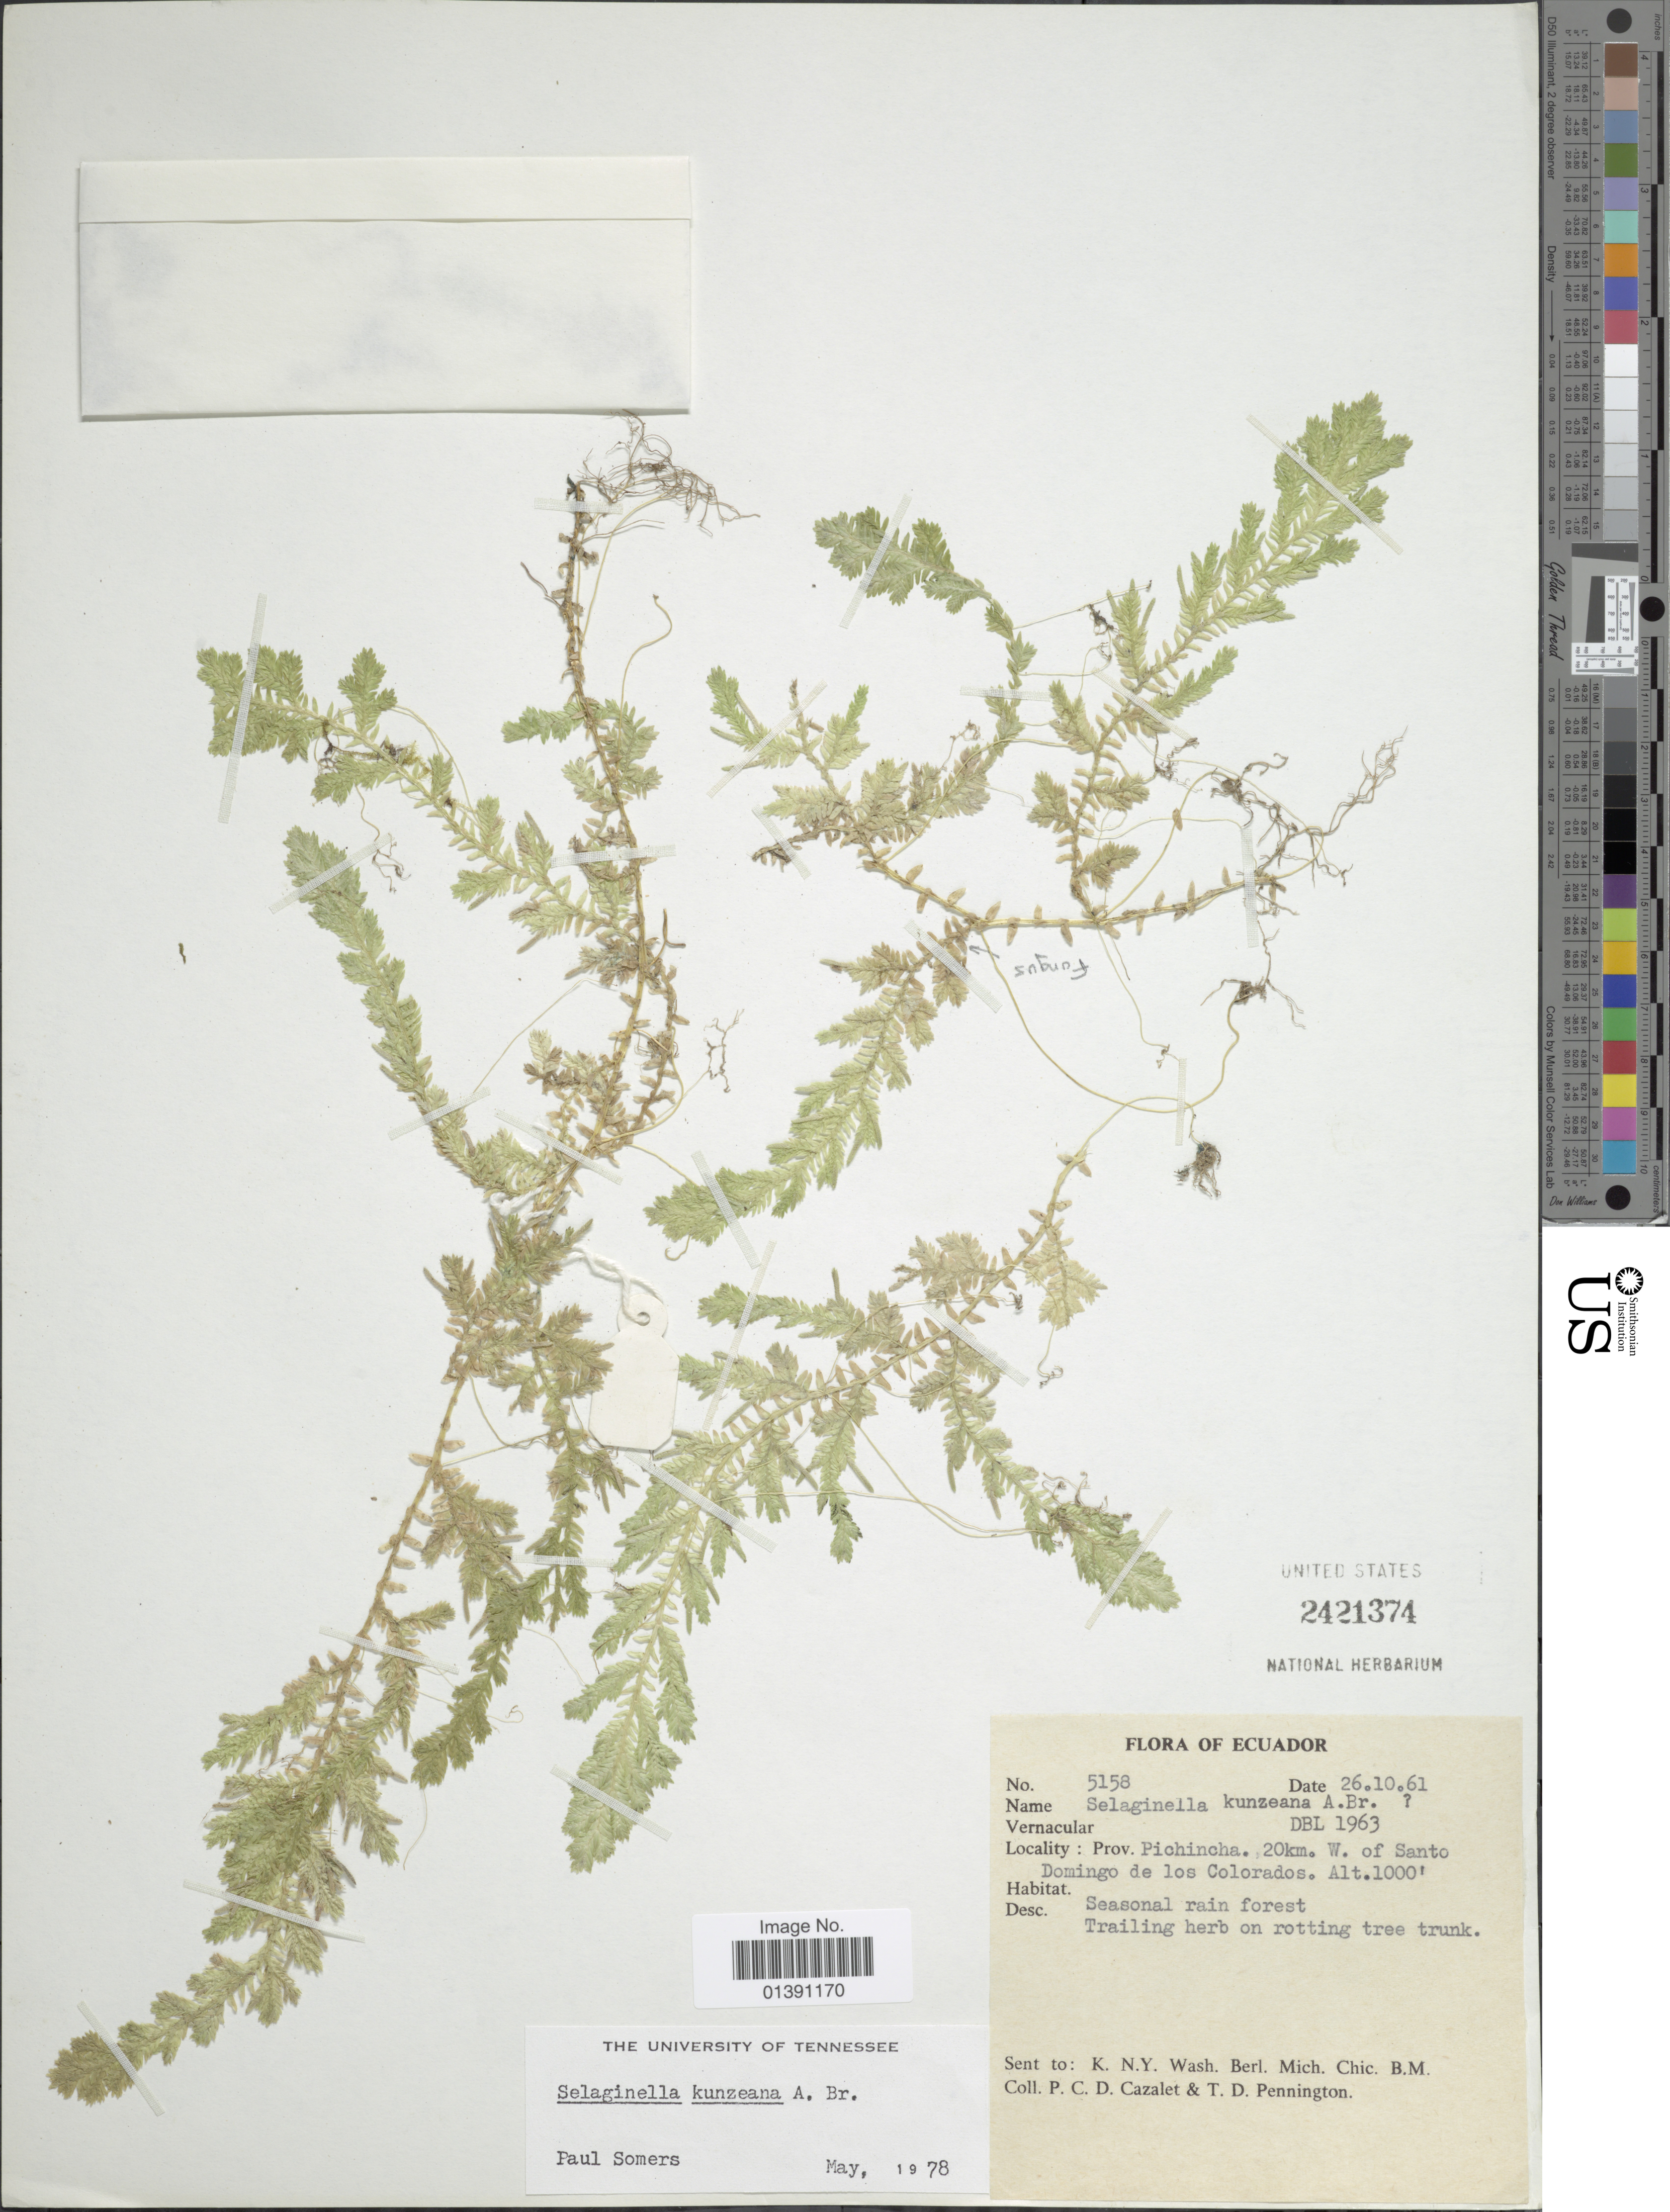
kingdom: Plantae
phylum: Tracheophyta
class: Lycopodiopsida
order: Selaginellales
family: Selaginellaceae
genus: Selaginella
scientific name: Selaginella kunzeana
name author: A. Br.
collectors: P. C. D. Cazalet & T. D. Pennington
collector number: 5158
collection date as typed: Transcribed d/m/y: 26/10/61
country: Ecuador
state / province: Pichincha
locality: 20km W of Santo Domingo de los Colorados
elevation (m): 305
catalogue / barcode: US 2421374